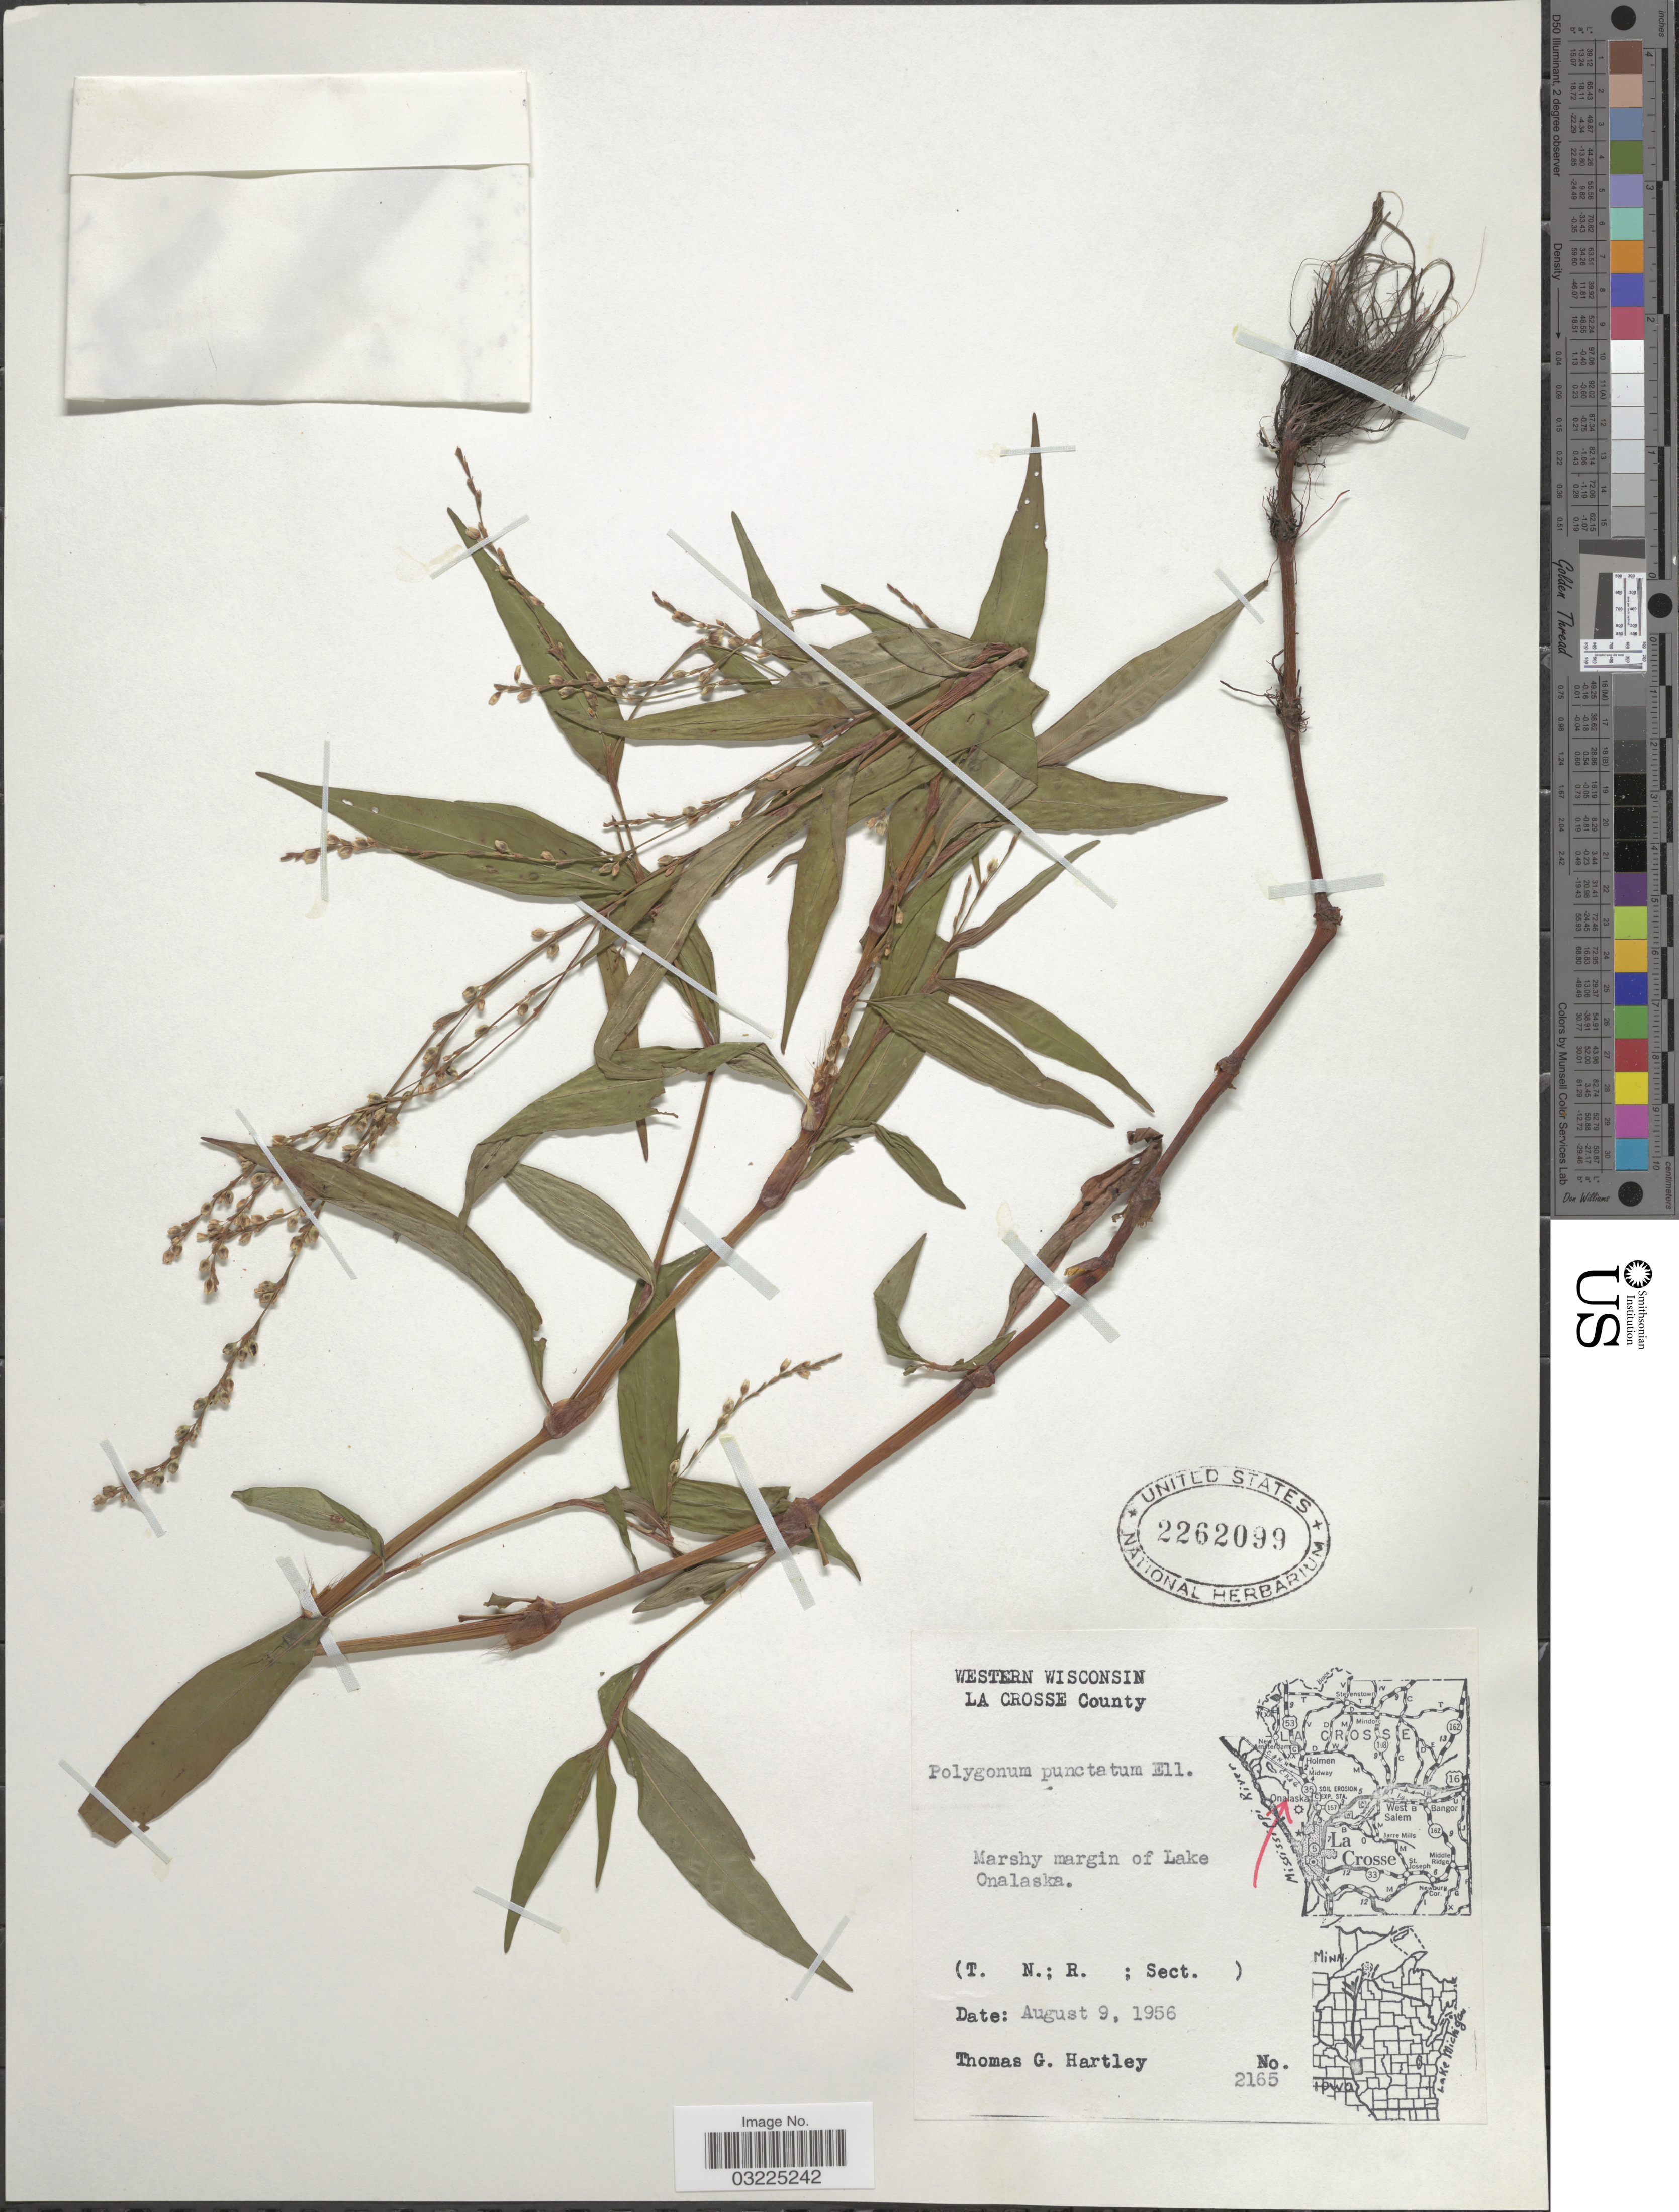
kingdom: Plantae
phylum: Tracheophyta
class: Magnoliopsida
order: Caryophyllales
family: Polygonaceae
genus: Persicaria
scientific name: Persicaria punctata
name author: (Elliott) Small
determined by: Atha, D. E.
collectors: T. G. Hartley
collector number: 2165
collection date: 1956-08-09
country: United States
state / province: Wisconsin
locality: Western Wisconsin. La Crosse County. Marshy margin of Lake Onalaska.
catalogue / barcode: US 2262099